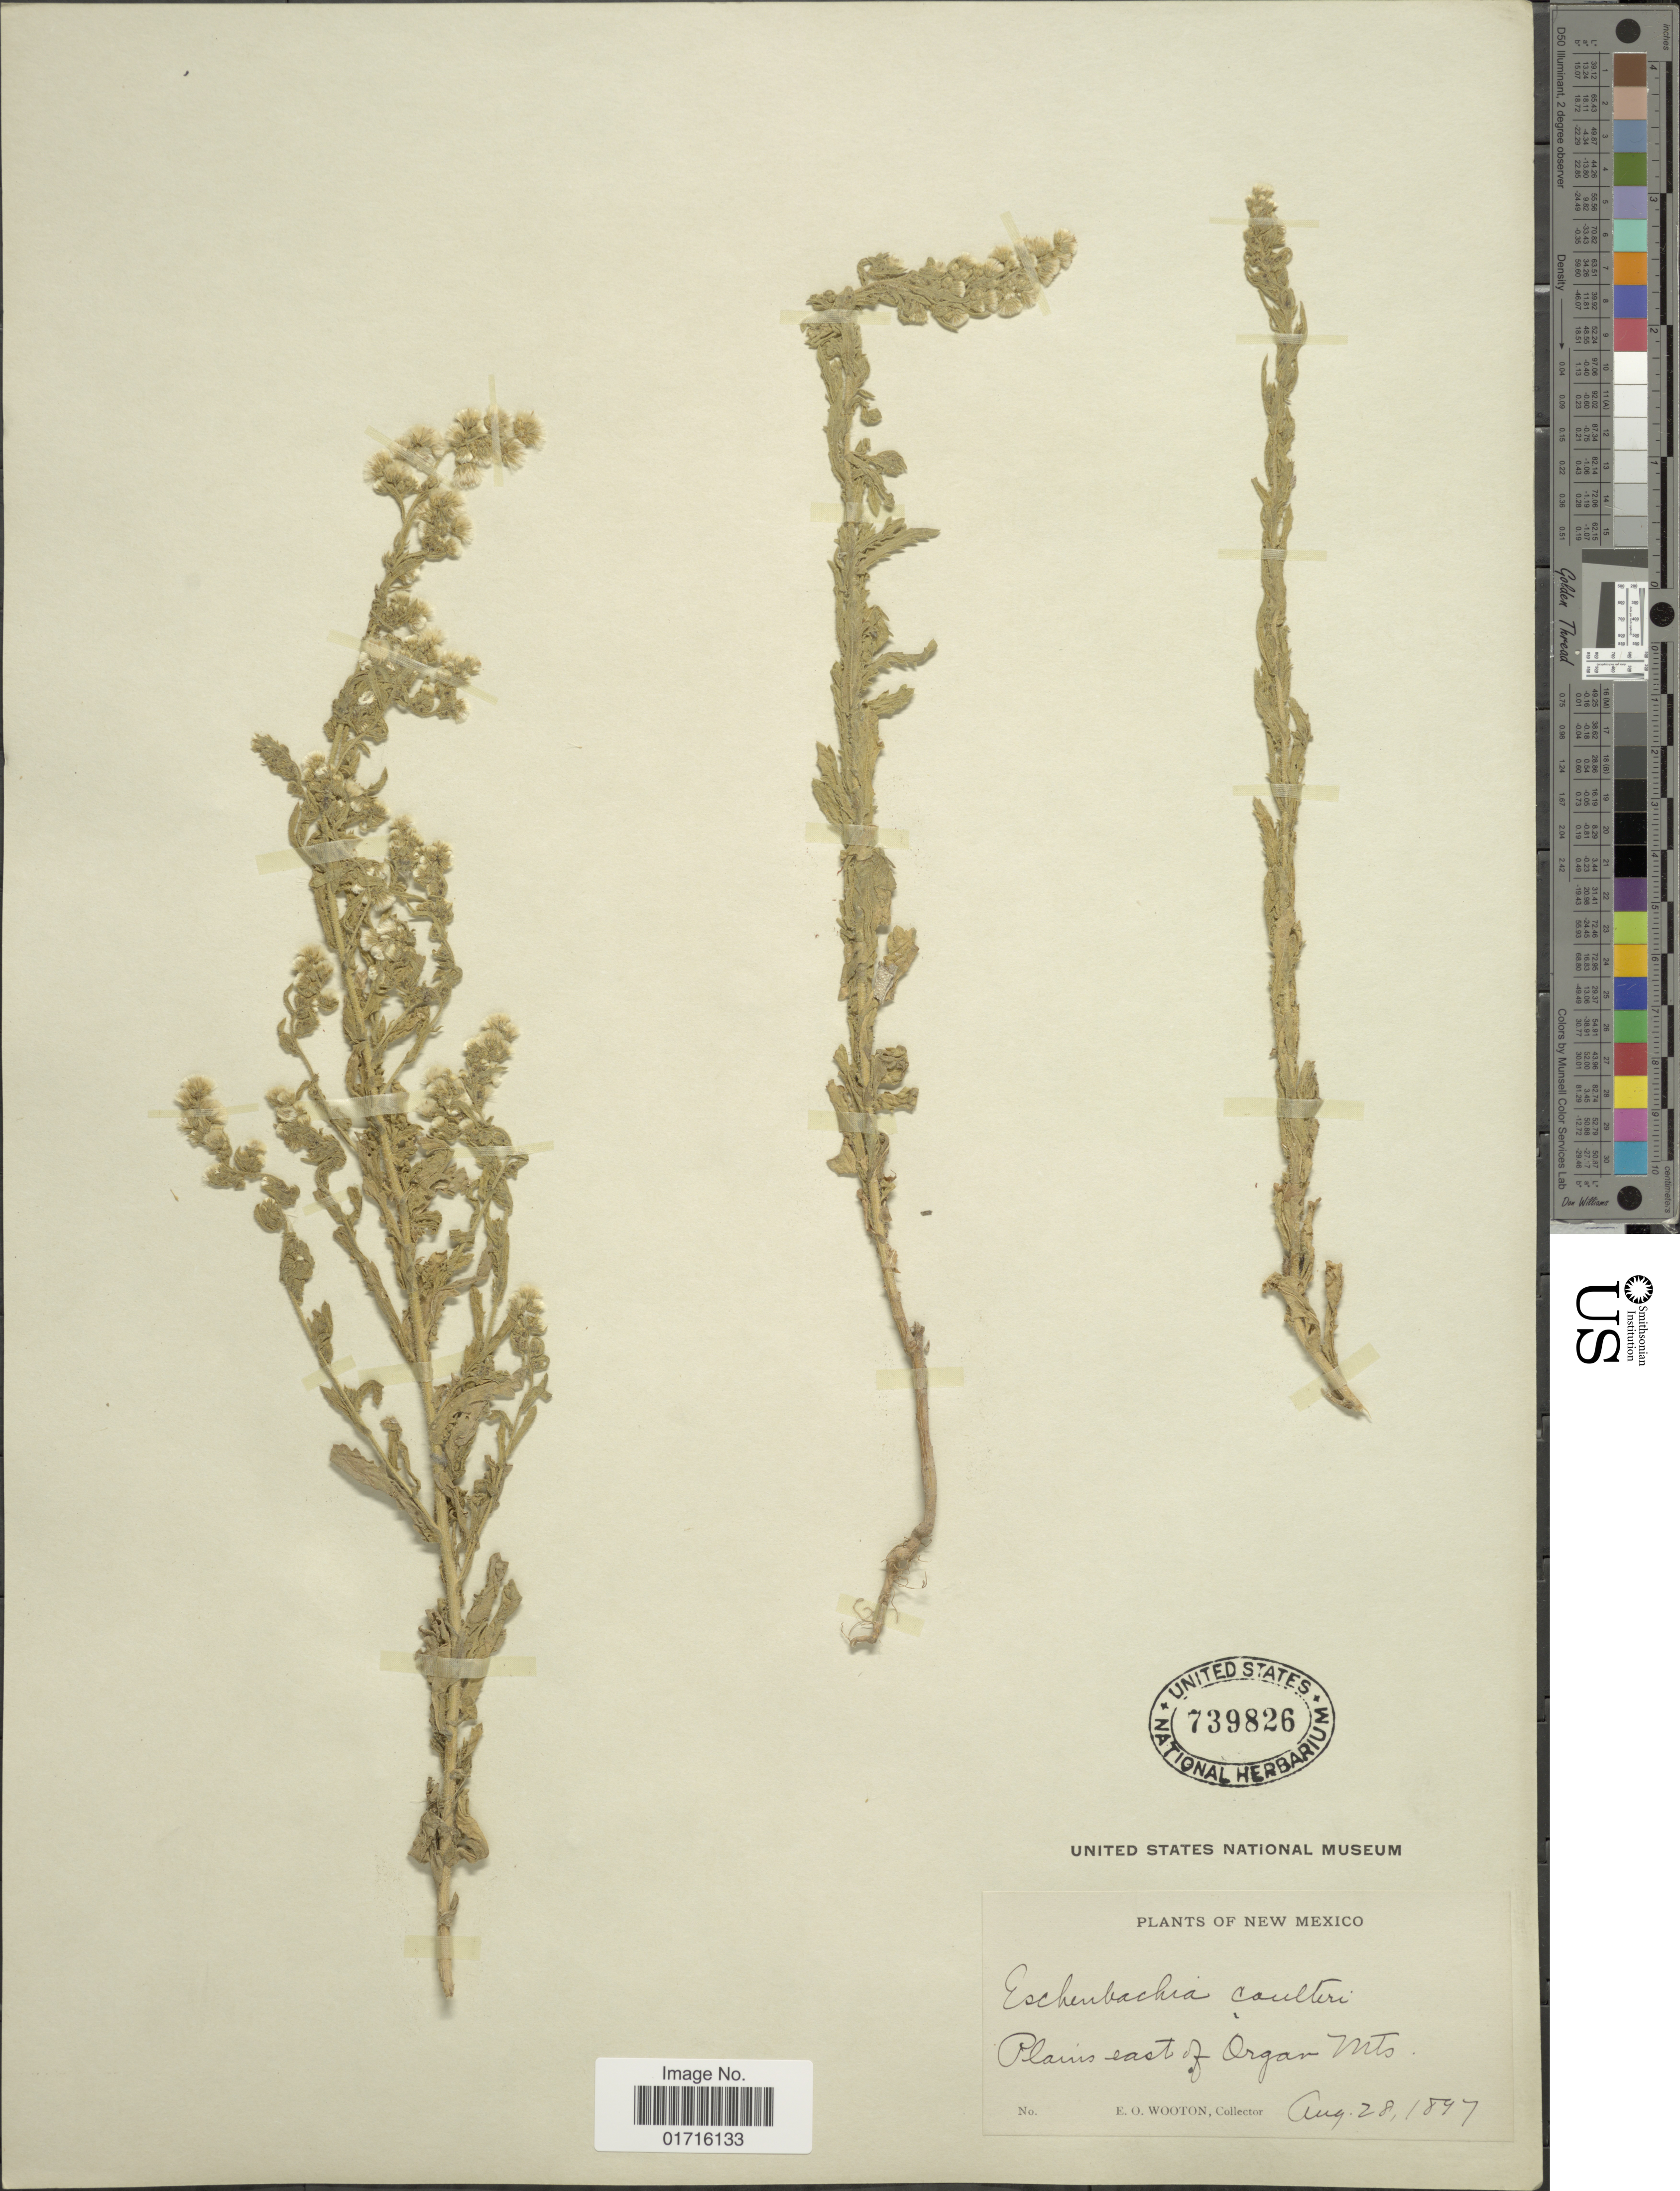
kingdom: Plantae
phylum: Tracheophyta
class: Magnoliopsida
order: Asterales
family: Asteraceae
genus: Conyza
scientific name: Conyza coulteri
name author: A. Gray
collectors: E. O. Wooton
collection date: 1897-08-28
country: United States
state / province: New Mexico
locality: Plains east of Organ Mts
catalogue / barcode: US 739826